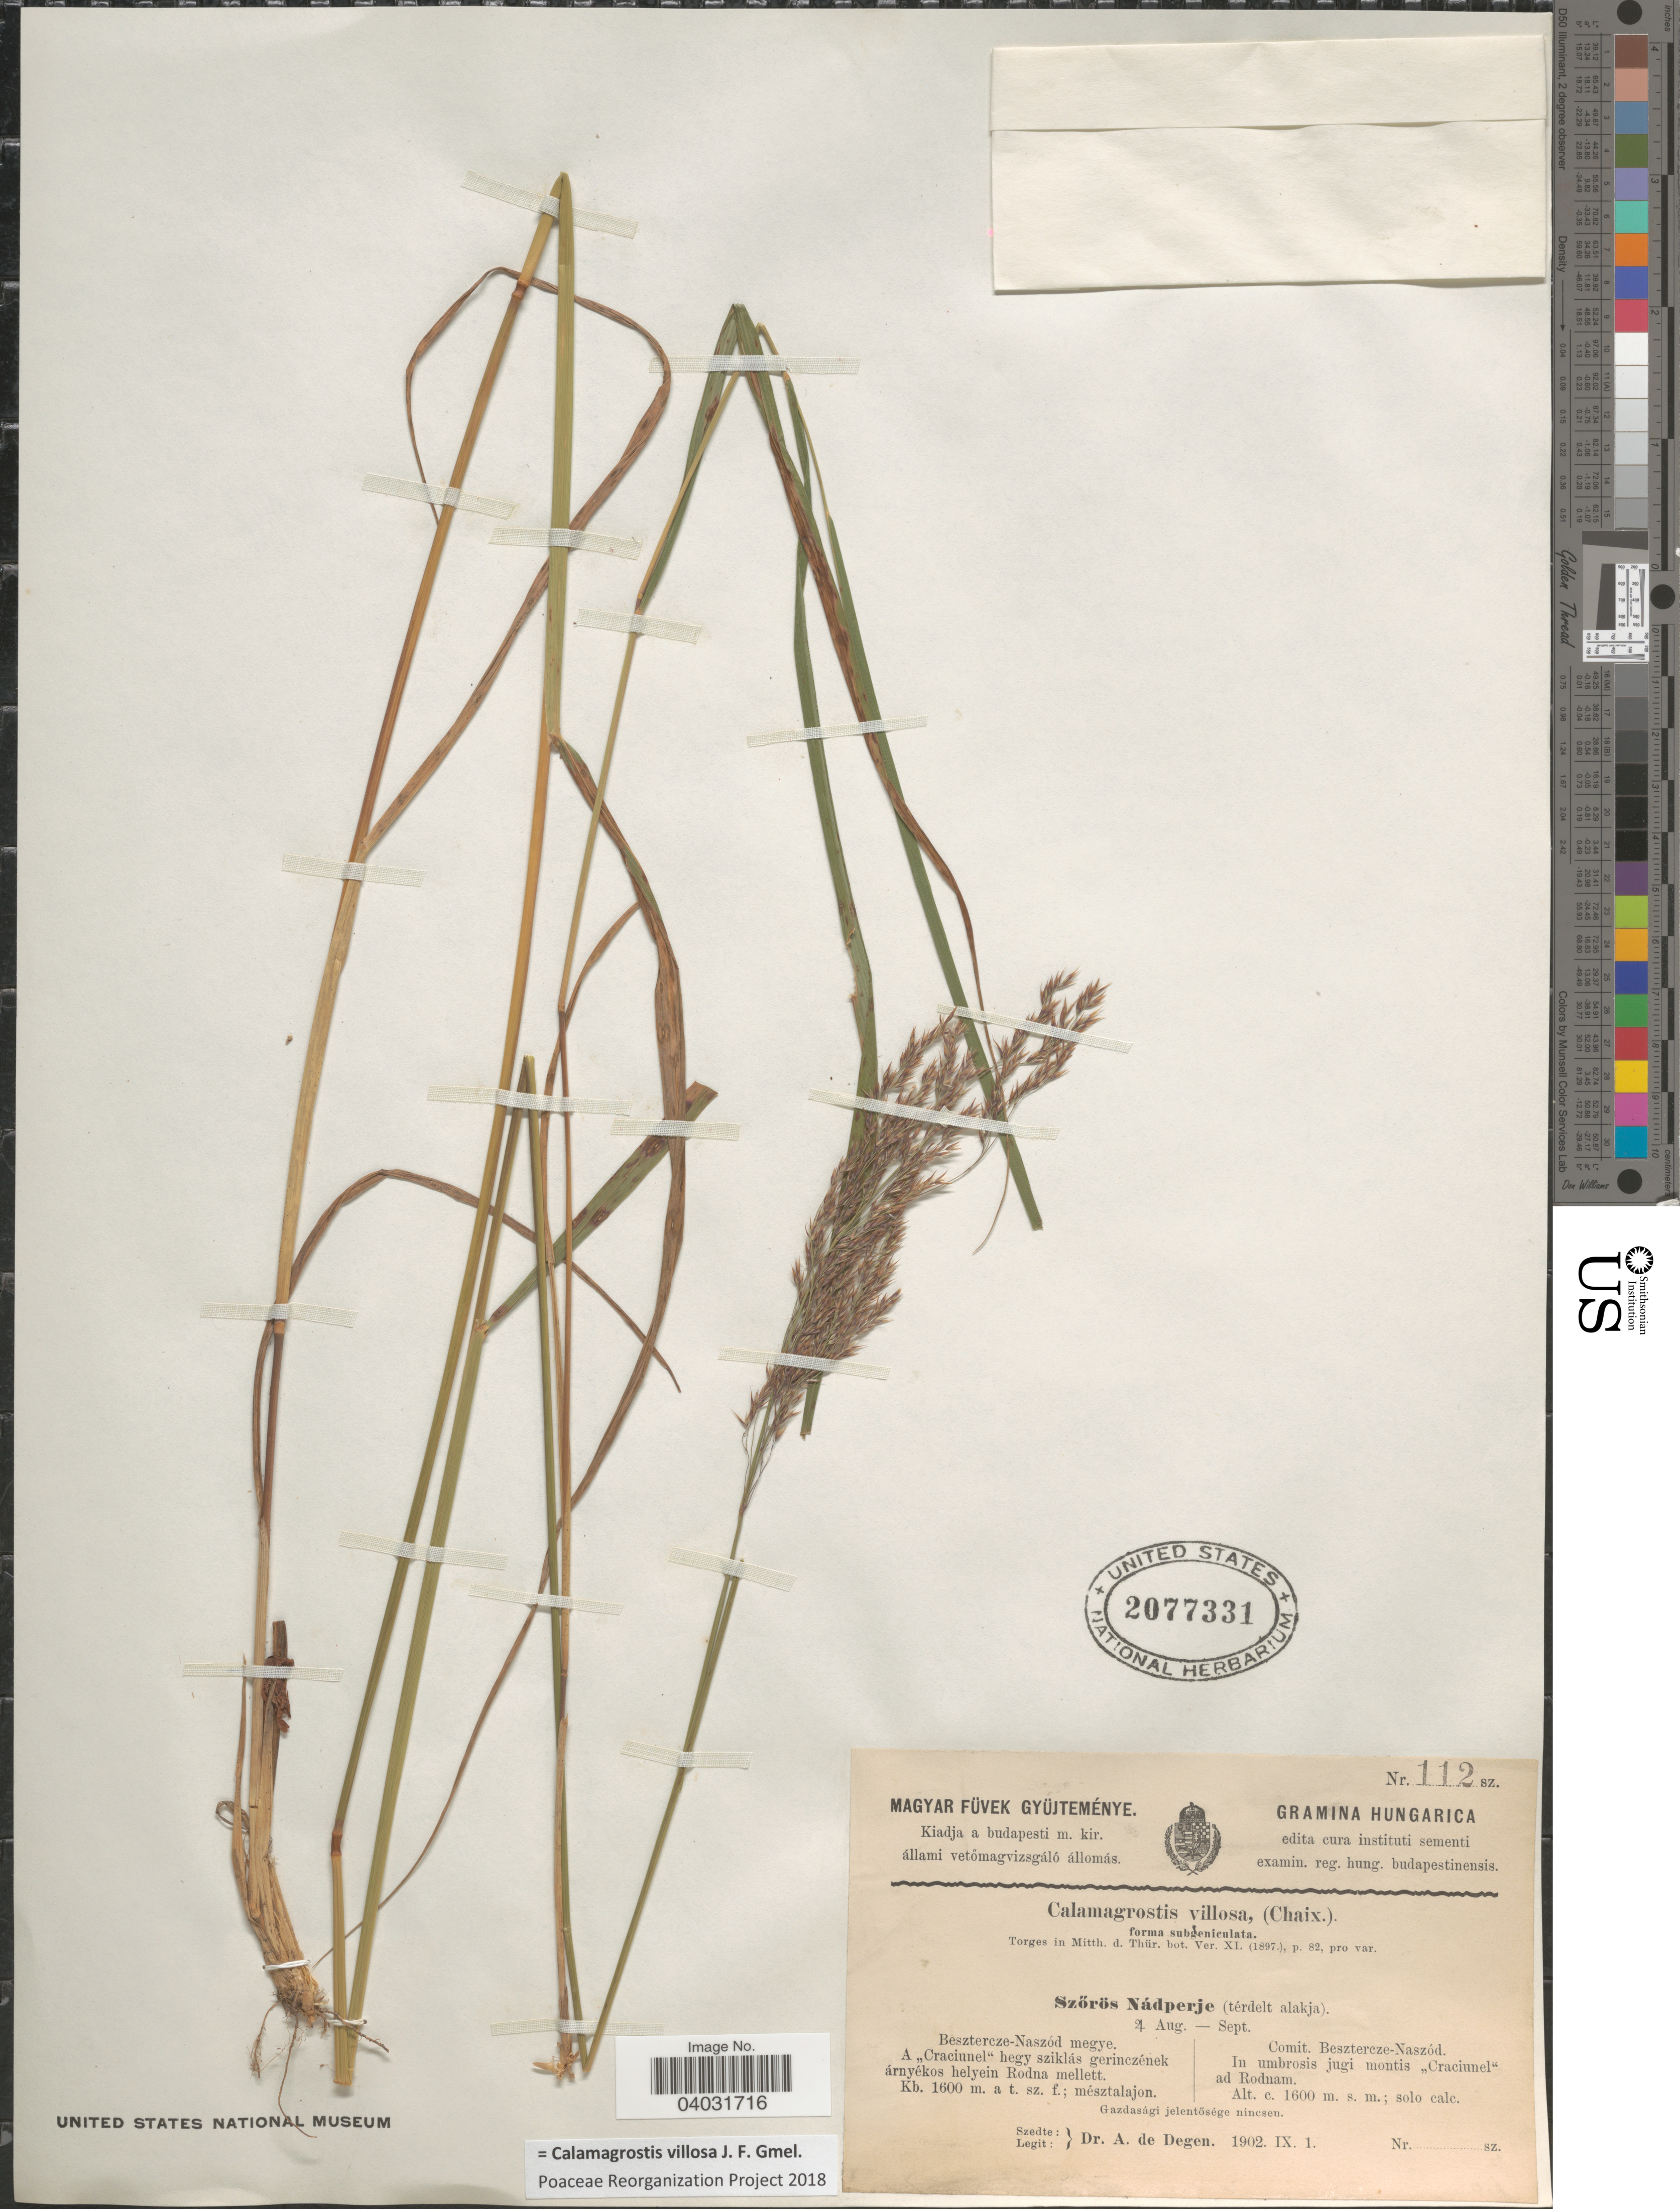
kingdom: Plantae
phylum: Tracheophyta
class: Liliopsida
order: Poales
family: Poaceae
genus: Calamagrostis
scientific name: Calamagrostis villosa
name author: J.F. Gmel.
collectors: A. Degen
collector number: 112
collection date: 1902-09-01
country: Hungary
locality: Comit. Besztercze-Naszód. In umbrosis jugi montis "Craciunel" ad Rodnam.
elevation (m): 1600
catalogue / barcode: US 2077331